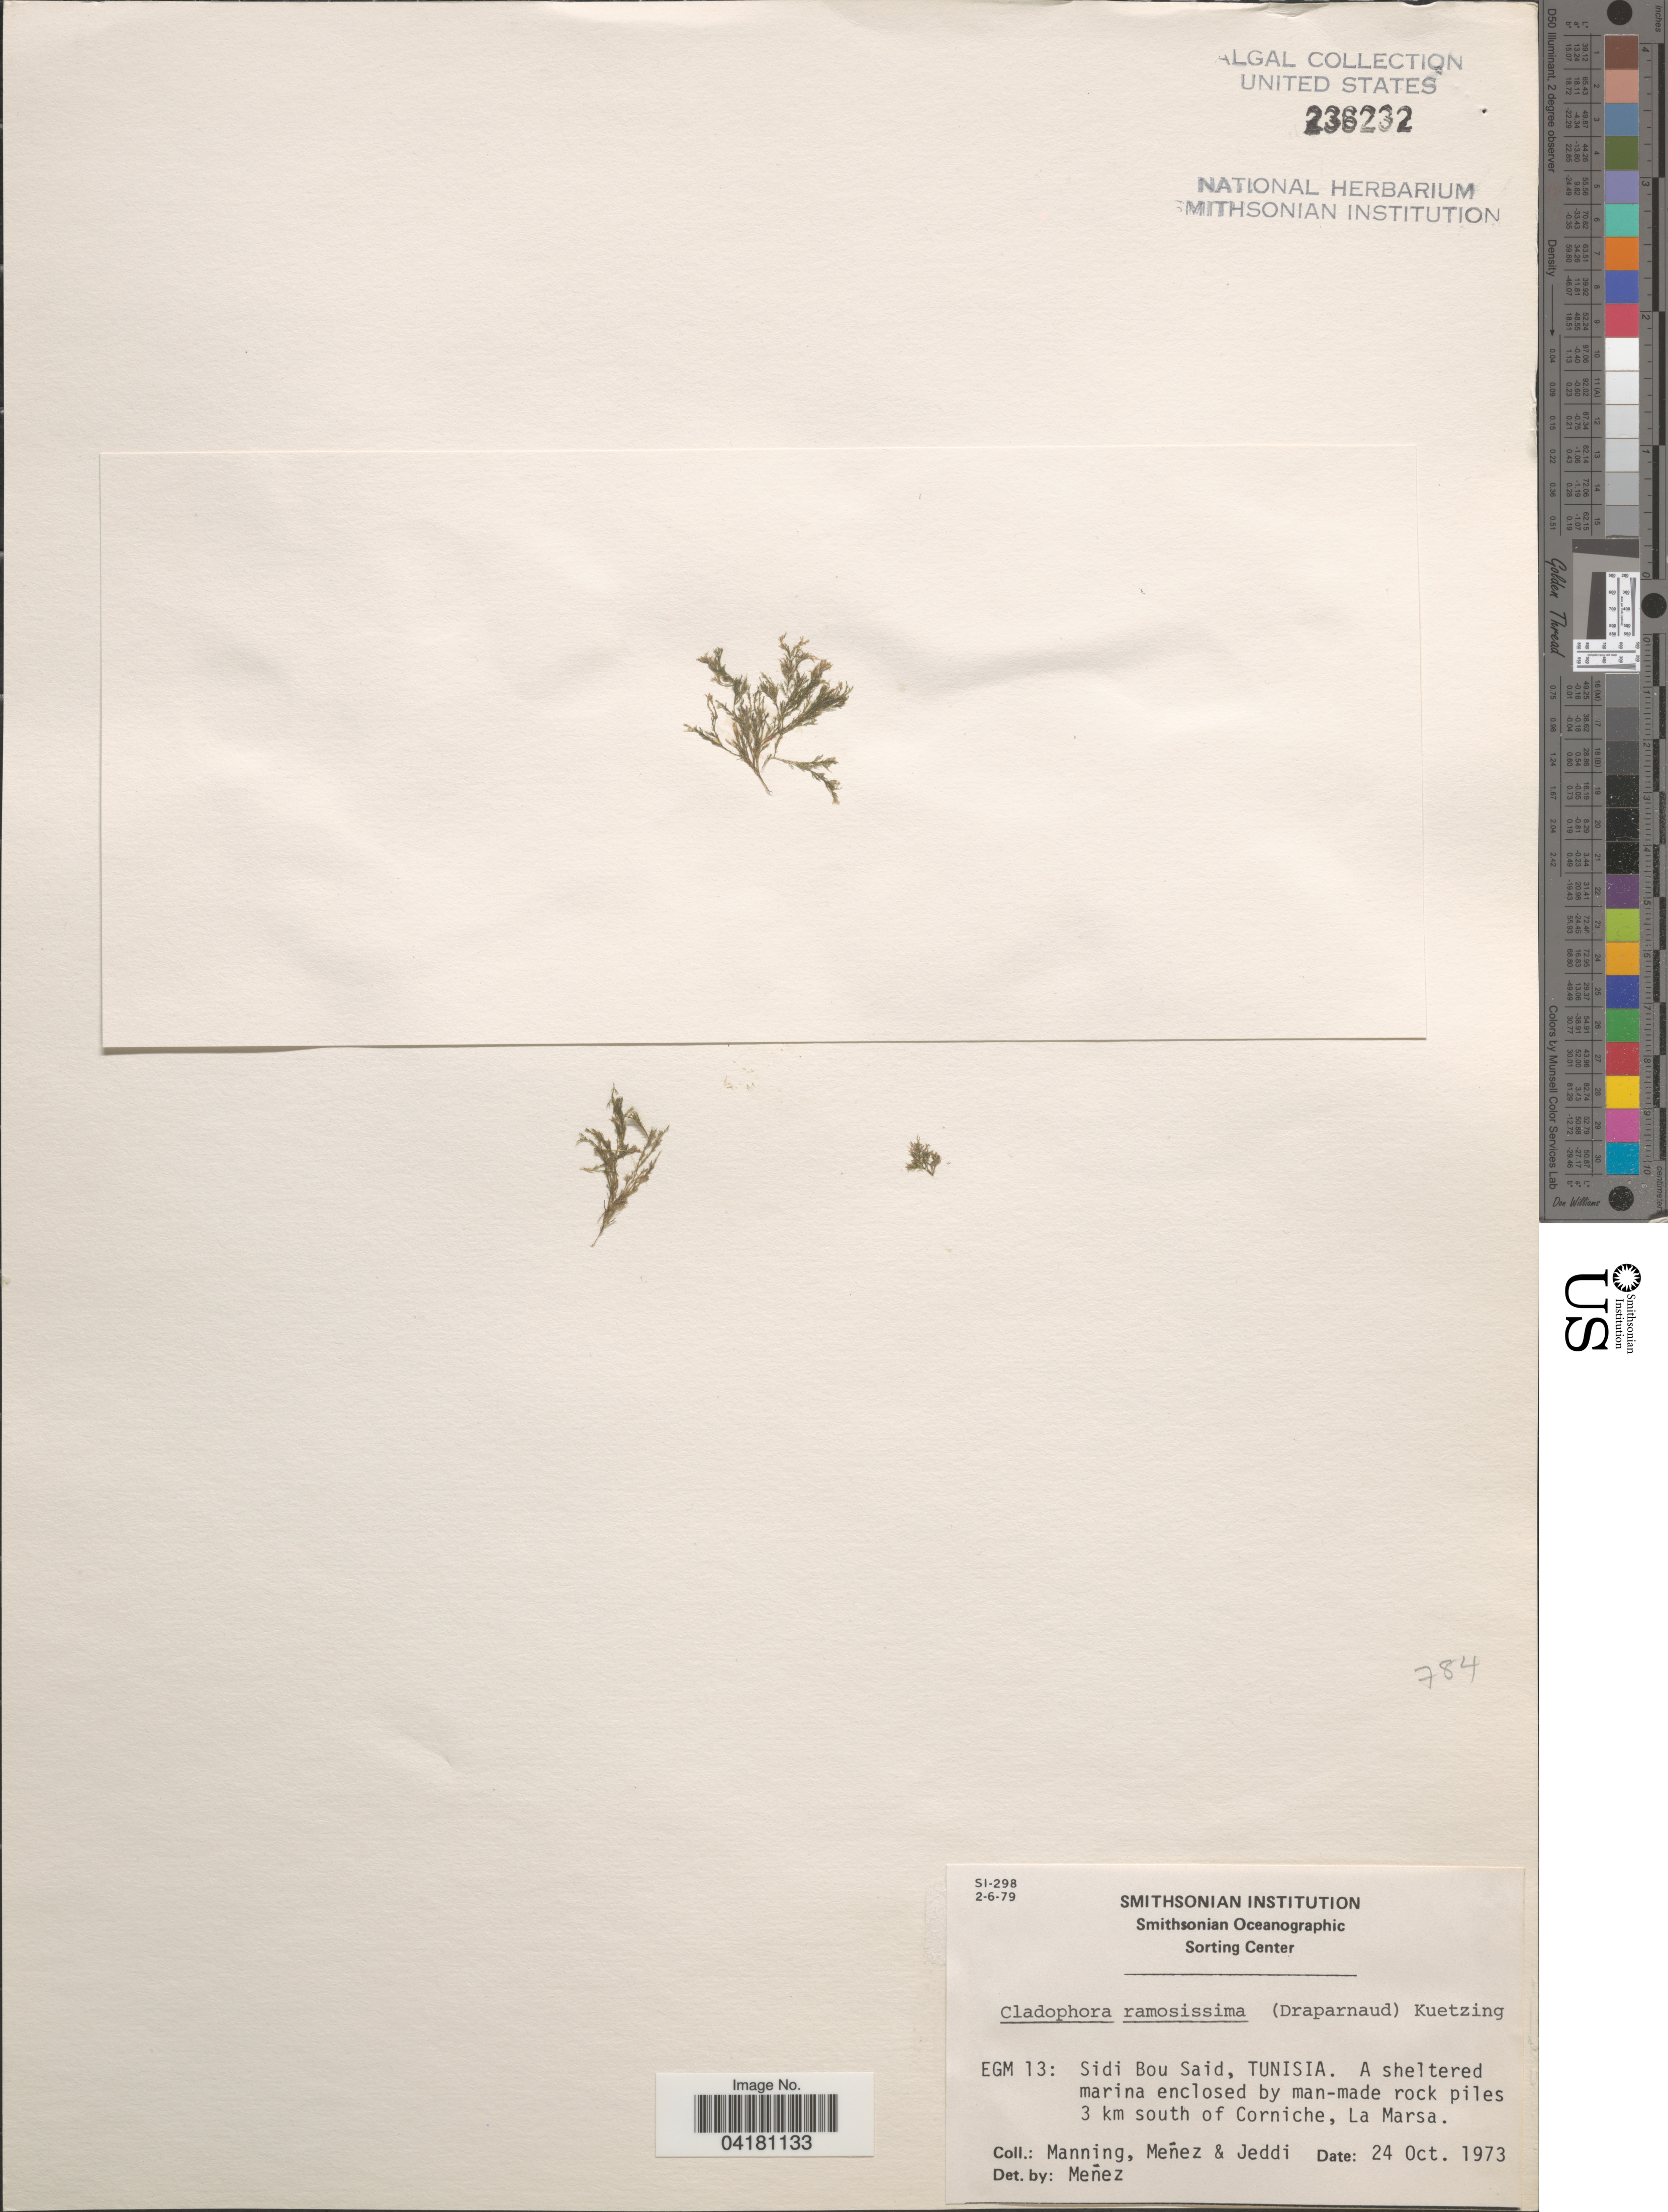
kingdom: Plantae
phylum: Chlorophyta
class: Ulvophyceae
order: Cladophorales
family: Cladophoraceae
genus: Cladophora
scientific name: Cladophora rupestris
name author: (Roth) Kütz.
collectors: Manning, Menez & -. Jeddi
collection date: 1973-10-24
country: Tunisia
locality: EGM 13: Sidi Bou Said. A sheltered marina enclosed by man-made rock piles 3 km south of Corniche, La Marsa.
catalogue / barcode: US 236232